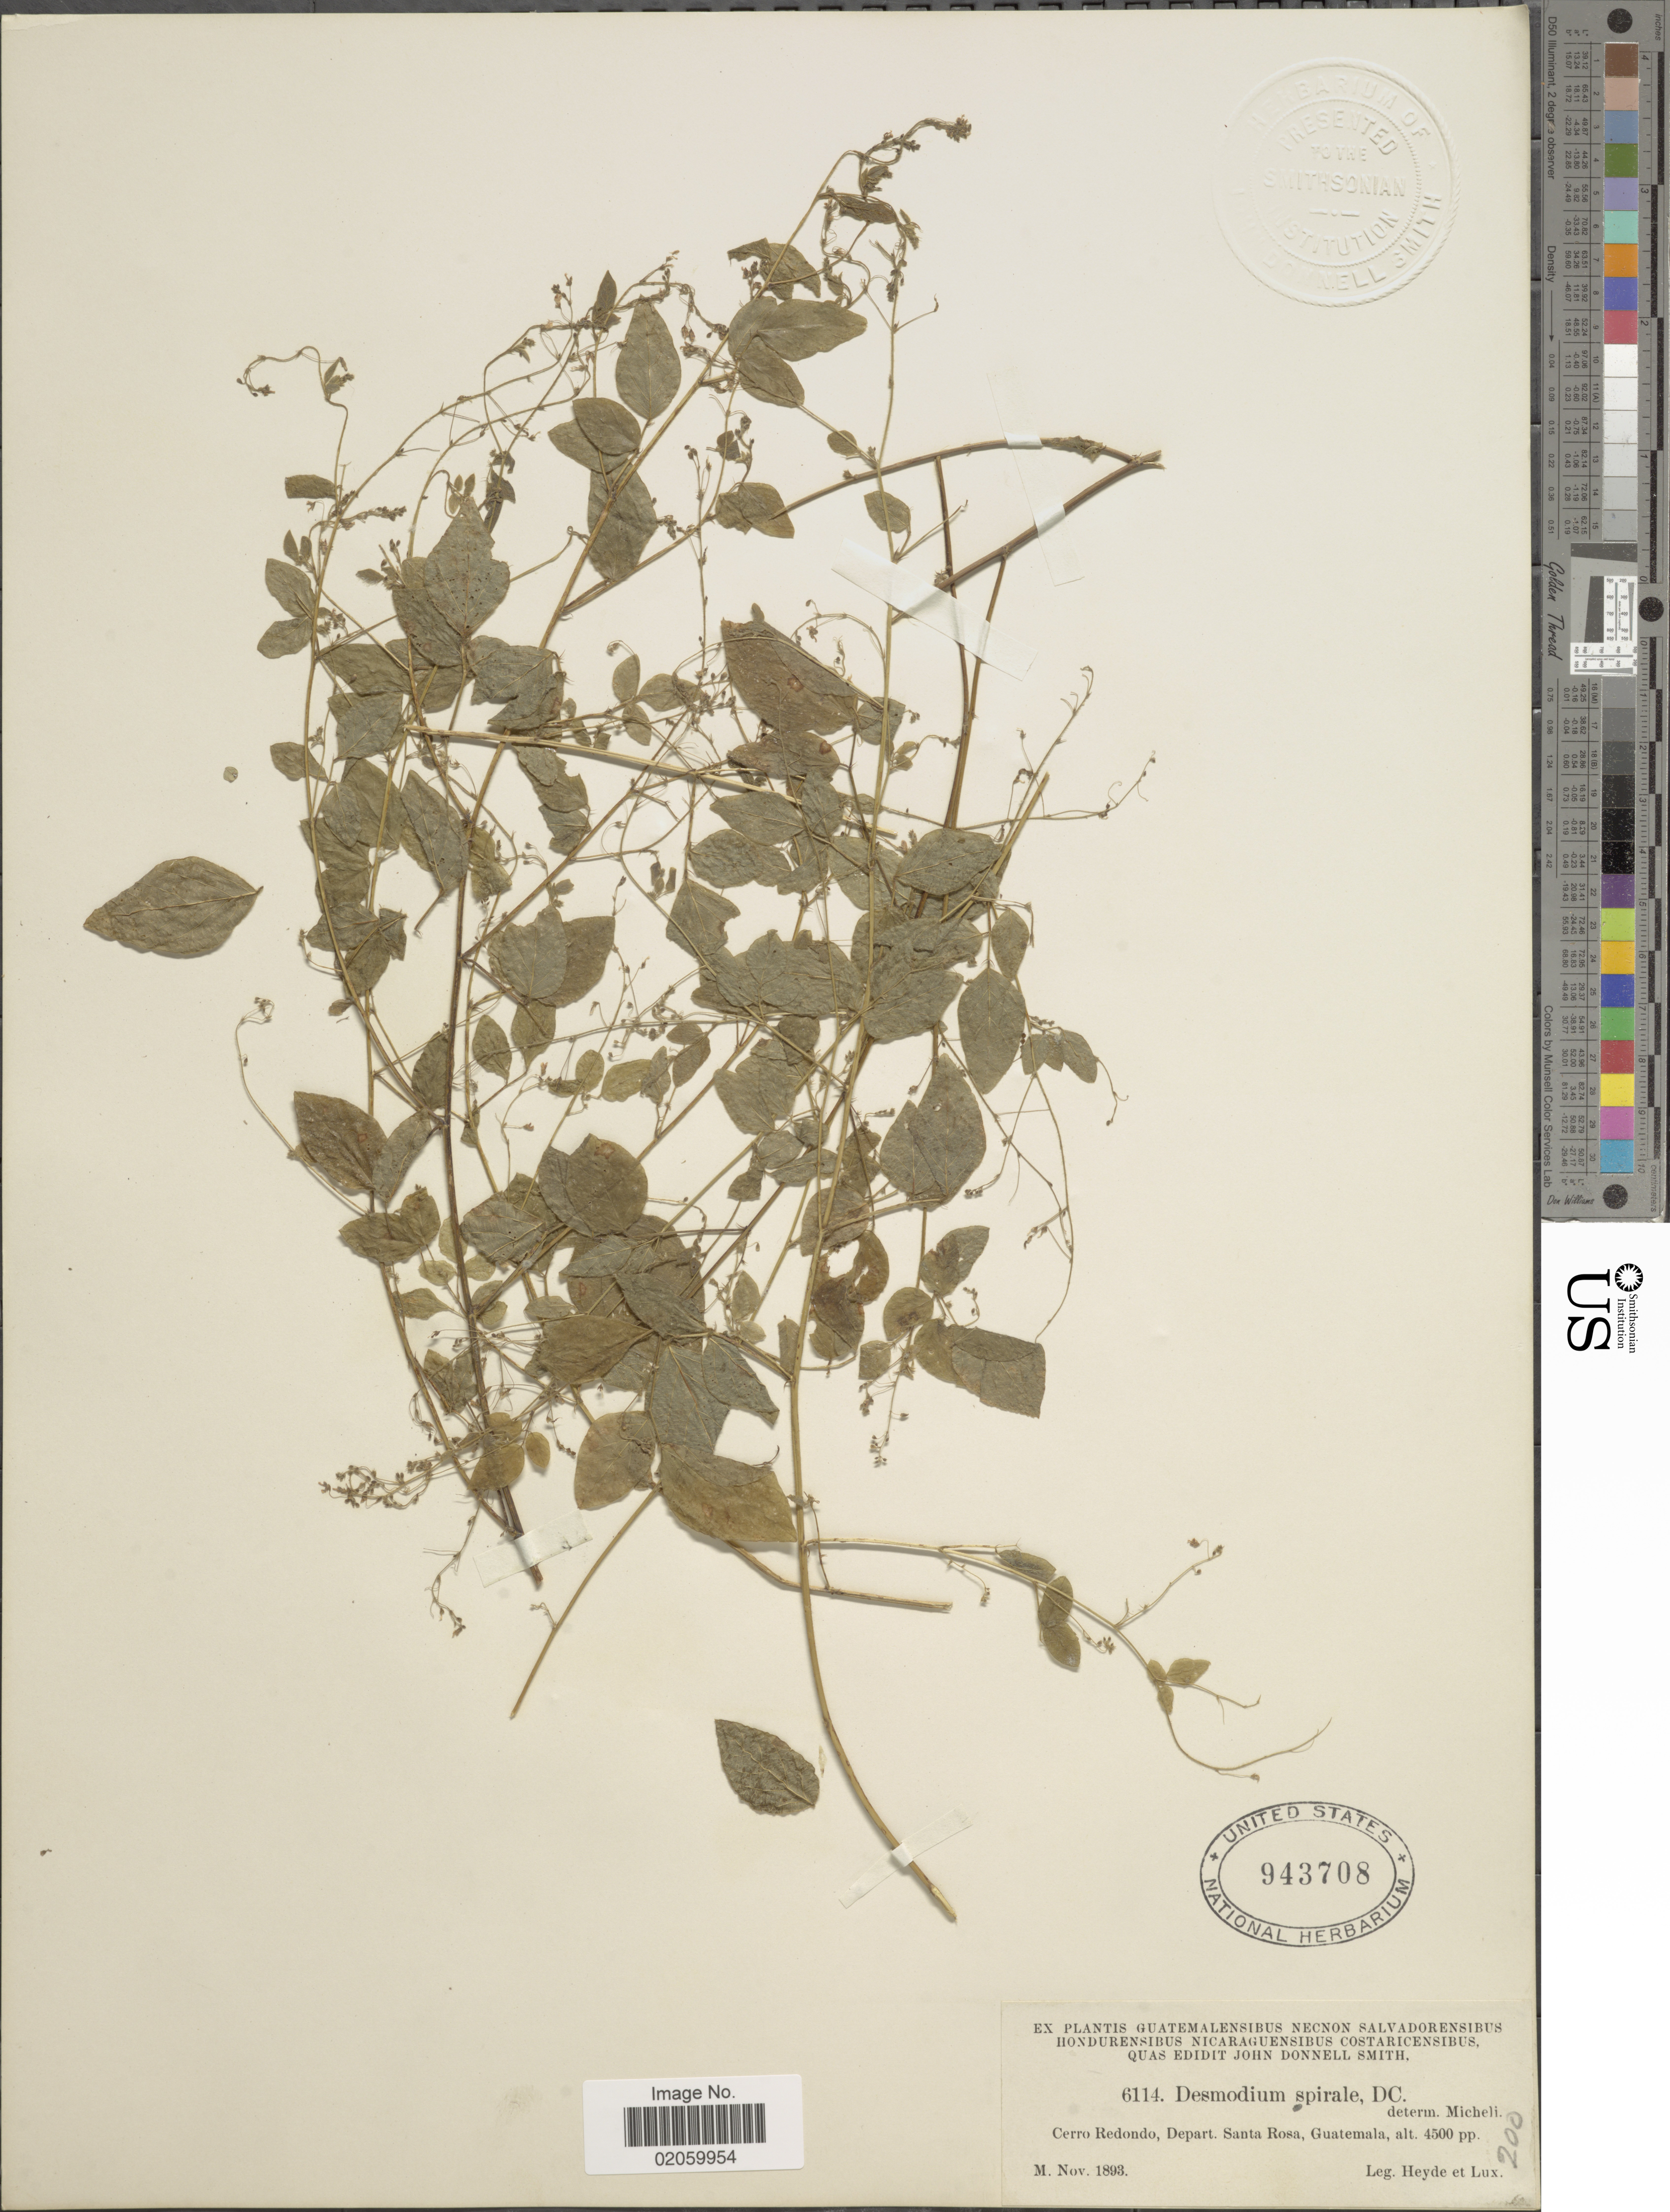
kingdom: Plantae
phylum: Tracheophyta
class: Magnoliopsida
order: Fabales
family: Fabaceae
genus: Desmodium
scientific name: Desmodium procumbens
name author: (Mill.) Hitchc.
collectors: Heyde & Lux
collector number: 6114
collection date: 1893-11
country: Guatemala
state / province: Santa Rosa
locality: Cerro Redondo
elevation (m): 1372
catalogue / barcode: US 943708